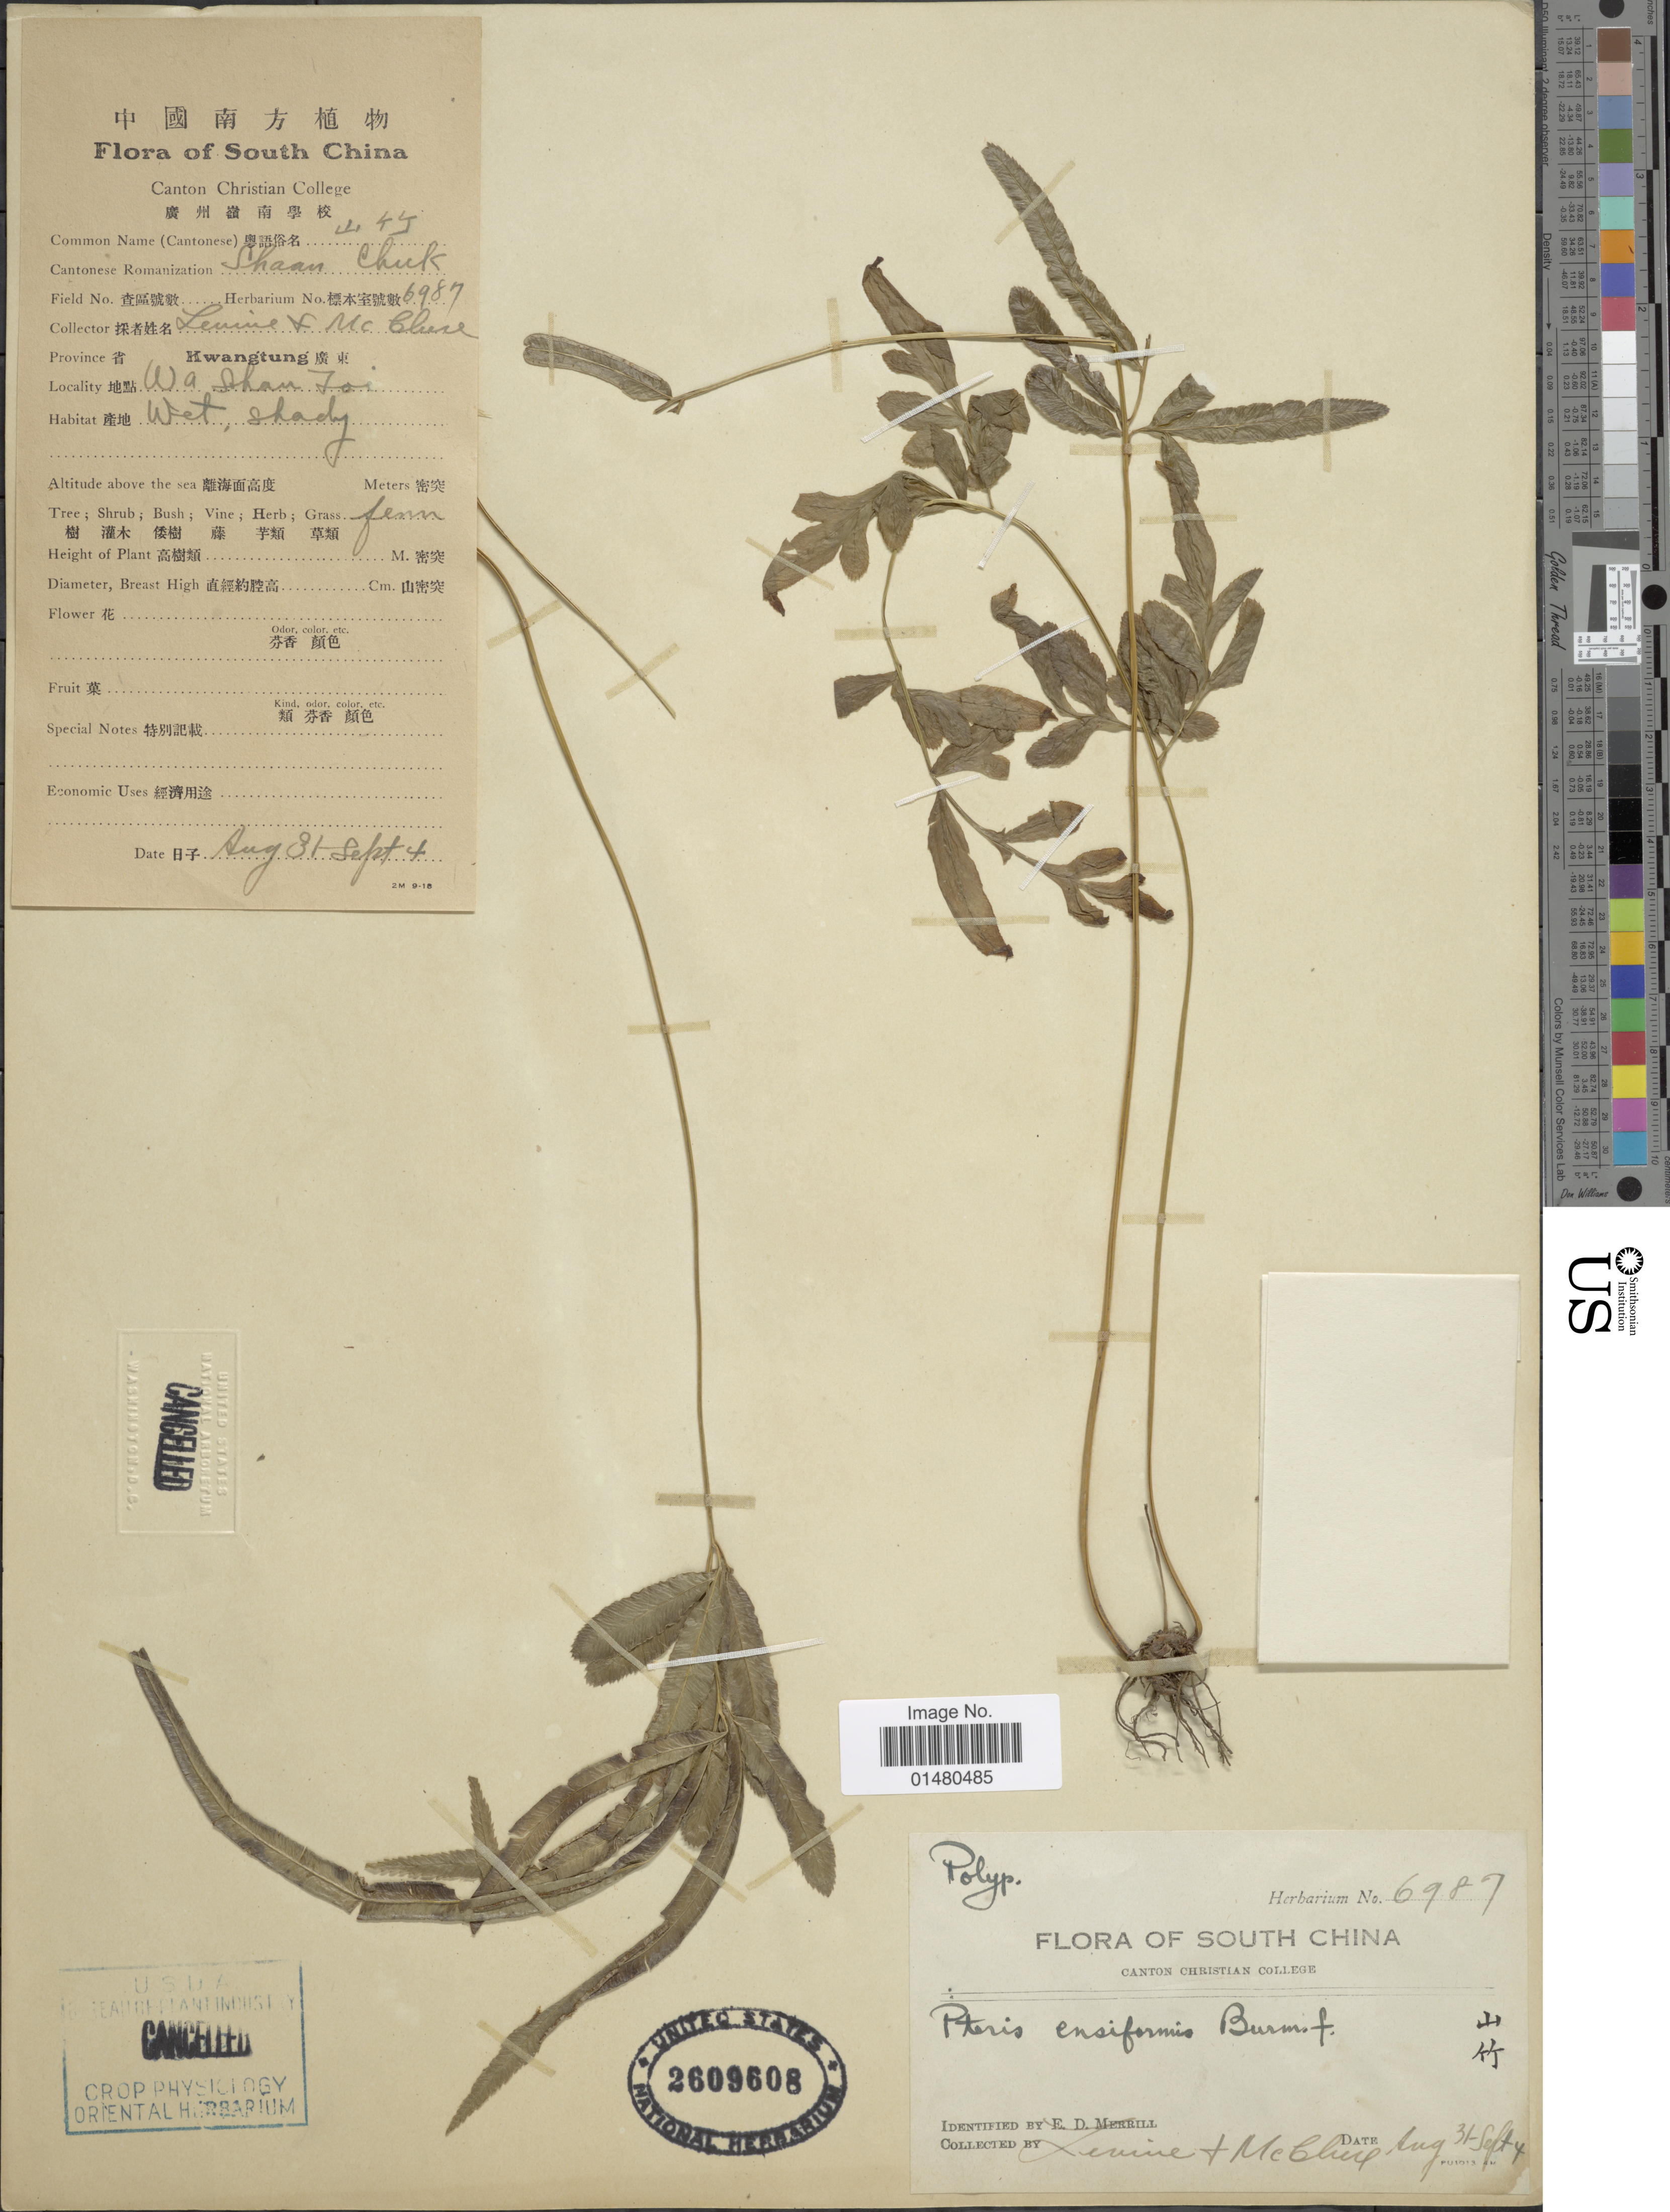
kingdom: Plantae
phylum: Tracheophyta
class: Polypodiopsida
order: Polypodiales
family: Pteridaceae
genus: Pteris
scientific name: Pteris ensiformis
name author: Burm. f.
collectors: -. Levine & McClure, --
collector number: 6987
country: China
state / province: Guangdong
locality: Kwangtung, South China, Wa Shan isoi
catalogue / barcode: US 2609608